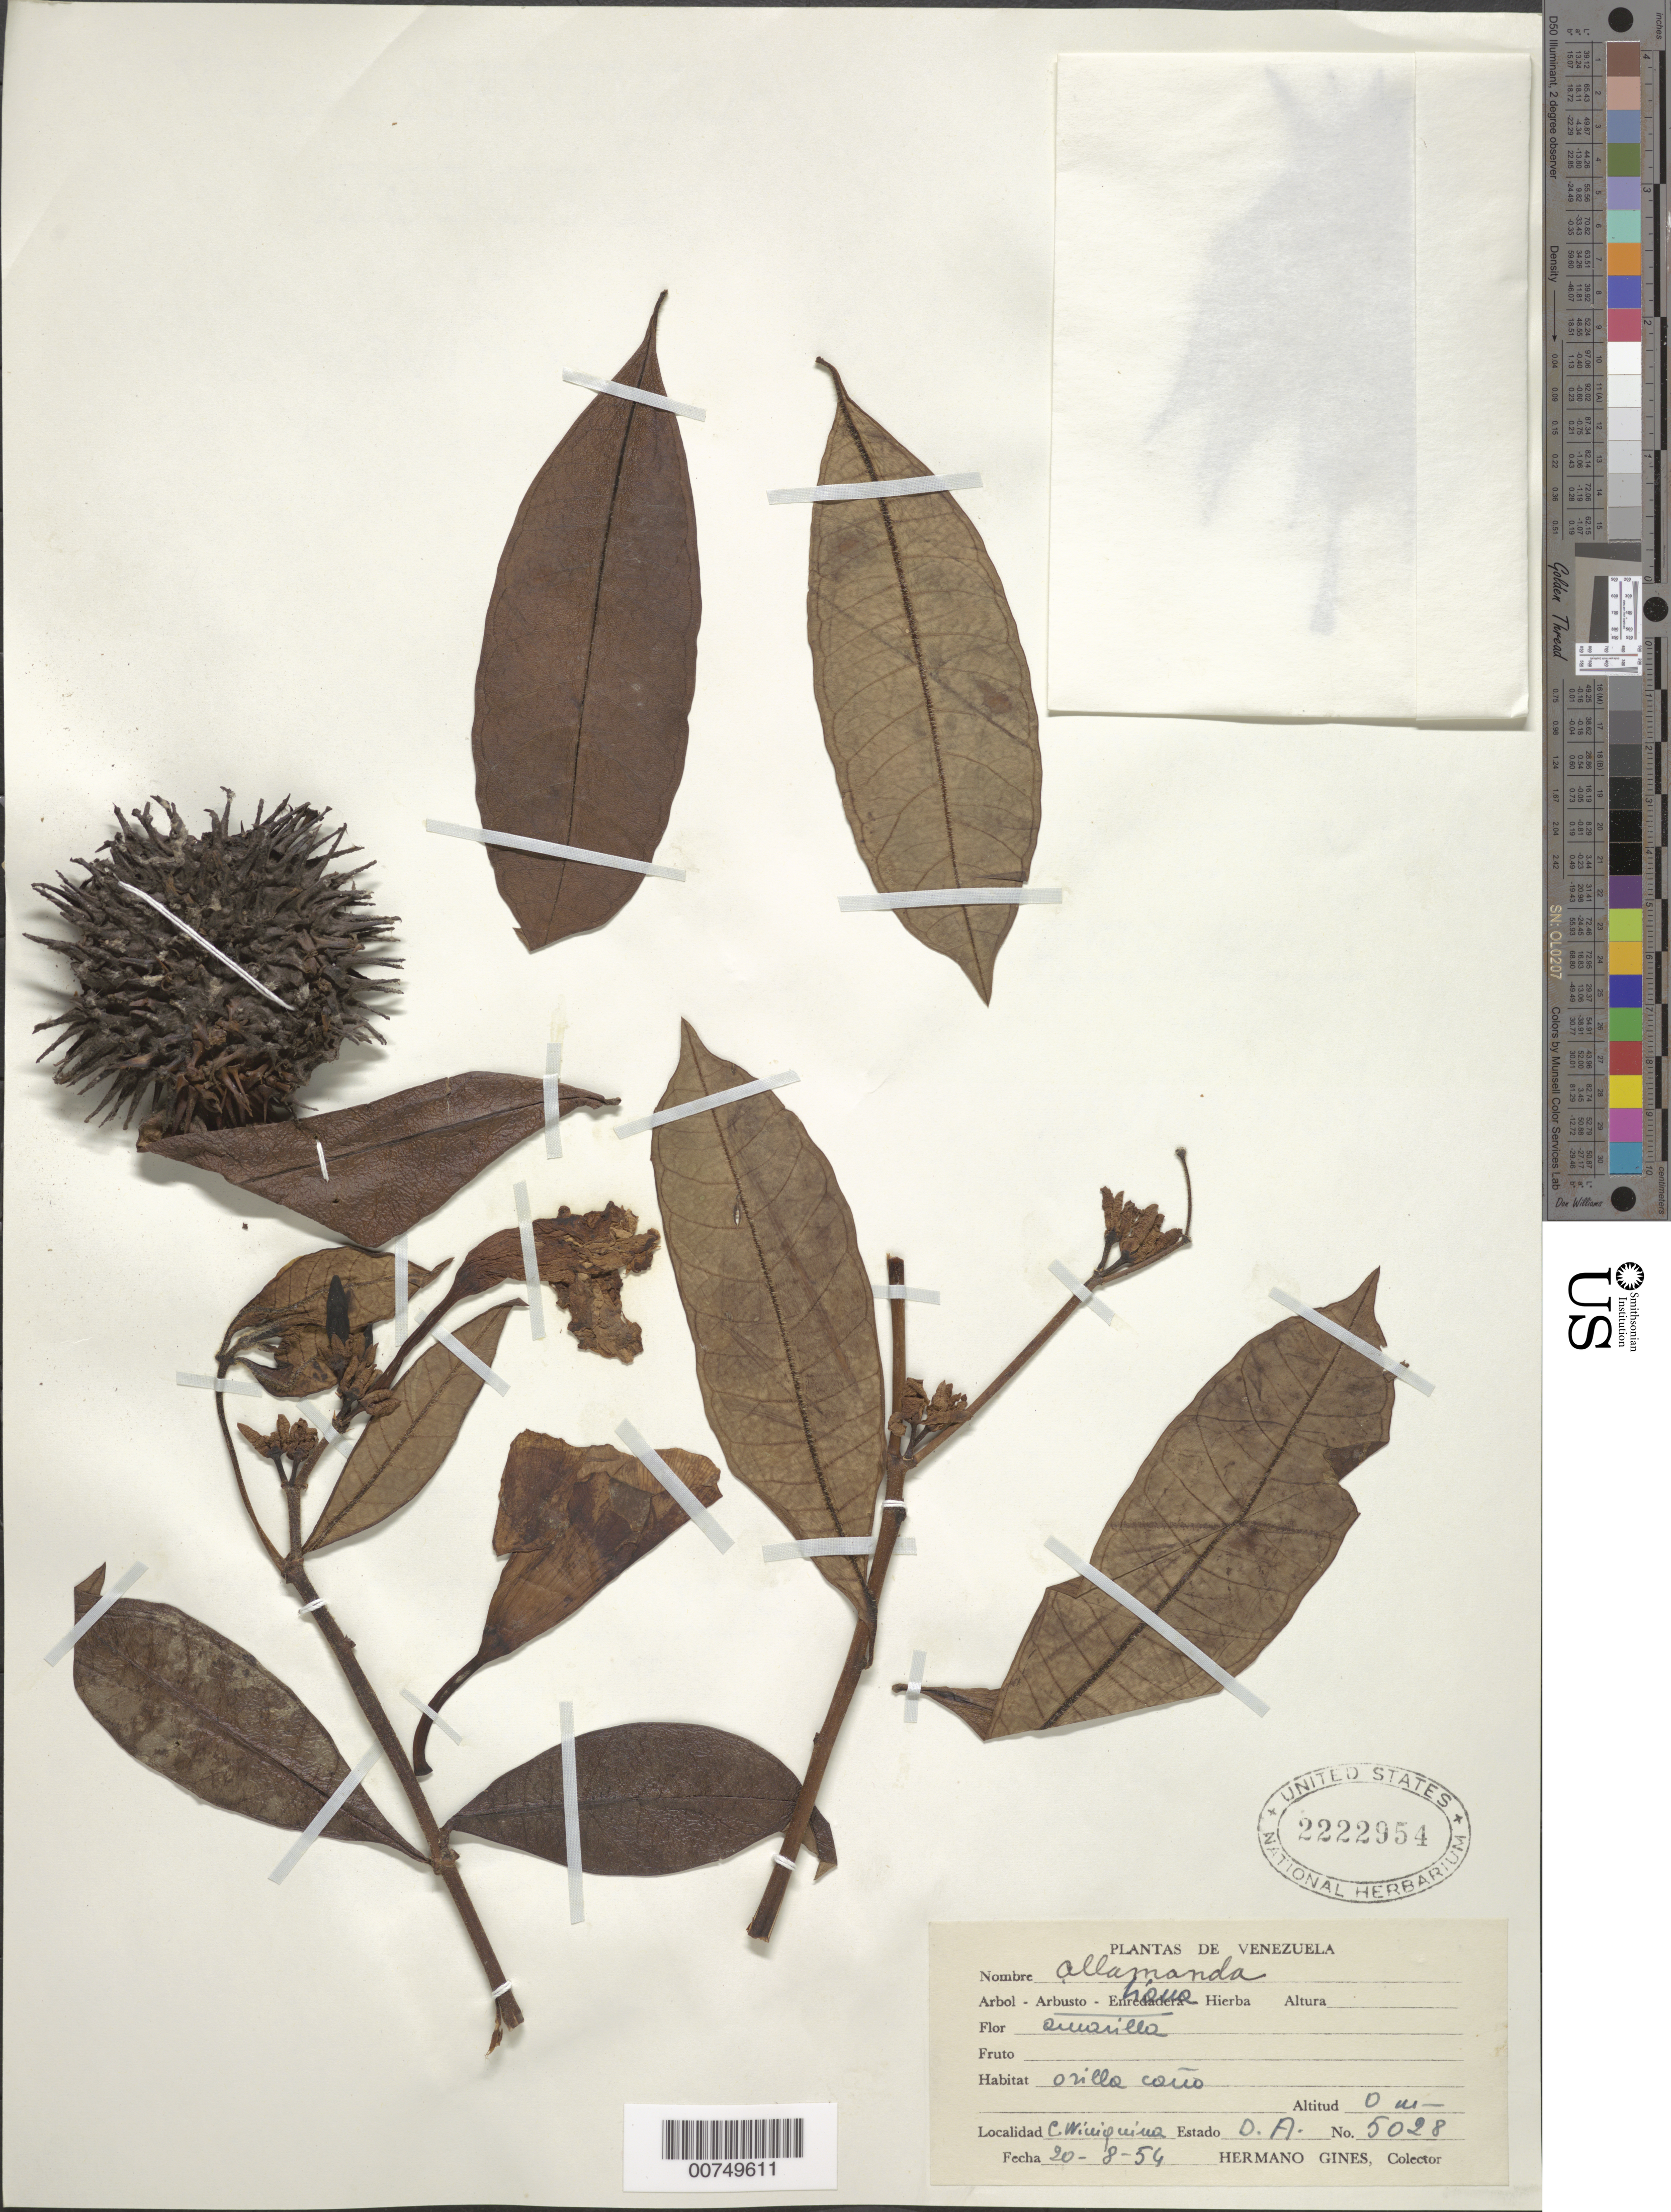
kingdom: Plantae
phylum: Tracheophyta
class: Magnoliopsida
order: Gentianales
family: Apocynaceae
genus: Allamanda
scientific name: Allamanda cathartica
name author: L.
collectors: H. Gines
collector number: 5028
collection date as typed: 20-Aug-54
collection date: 1954-08-20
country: Venezuela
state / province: Delta Amacuro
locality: C. Wiuiquina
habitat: Forest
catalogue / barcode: US 2222954